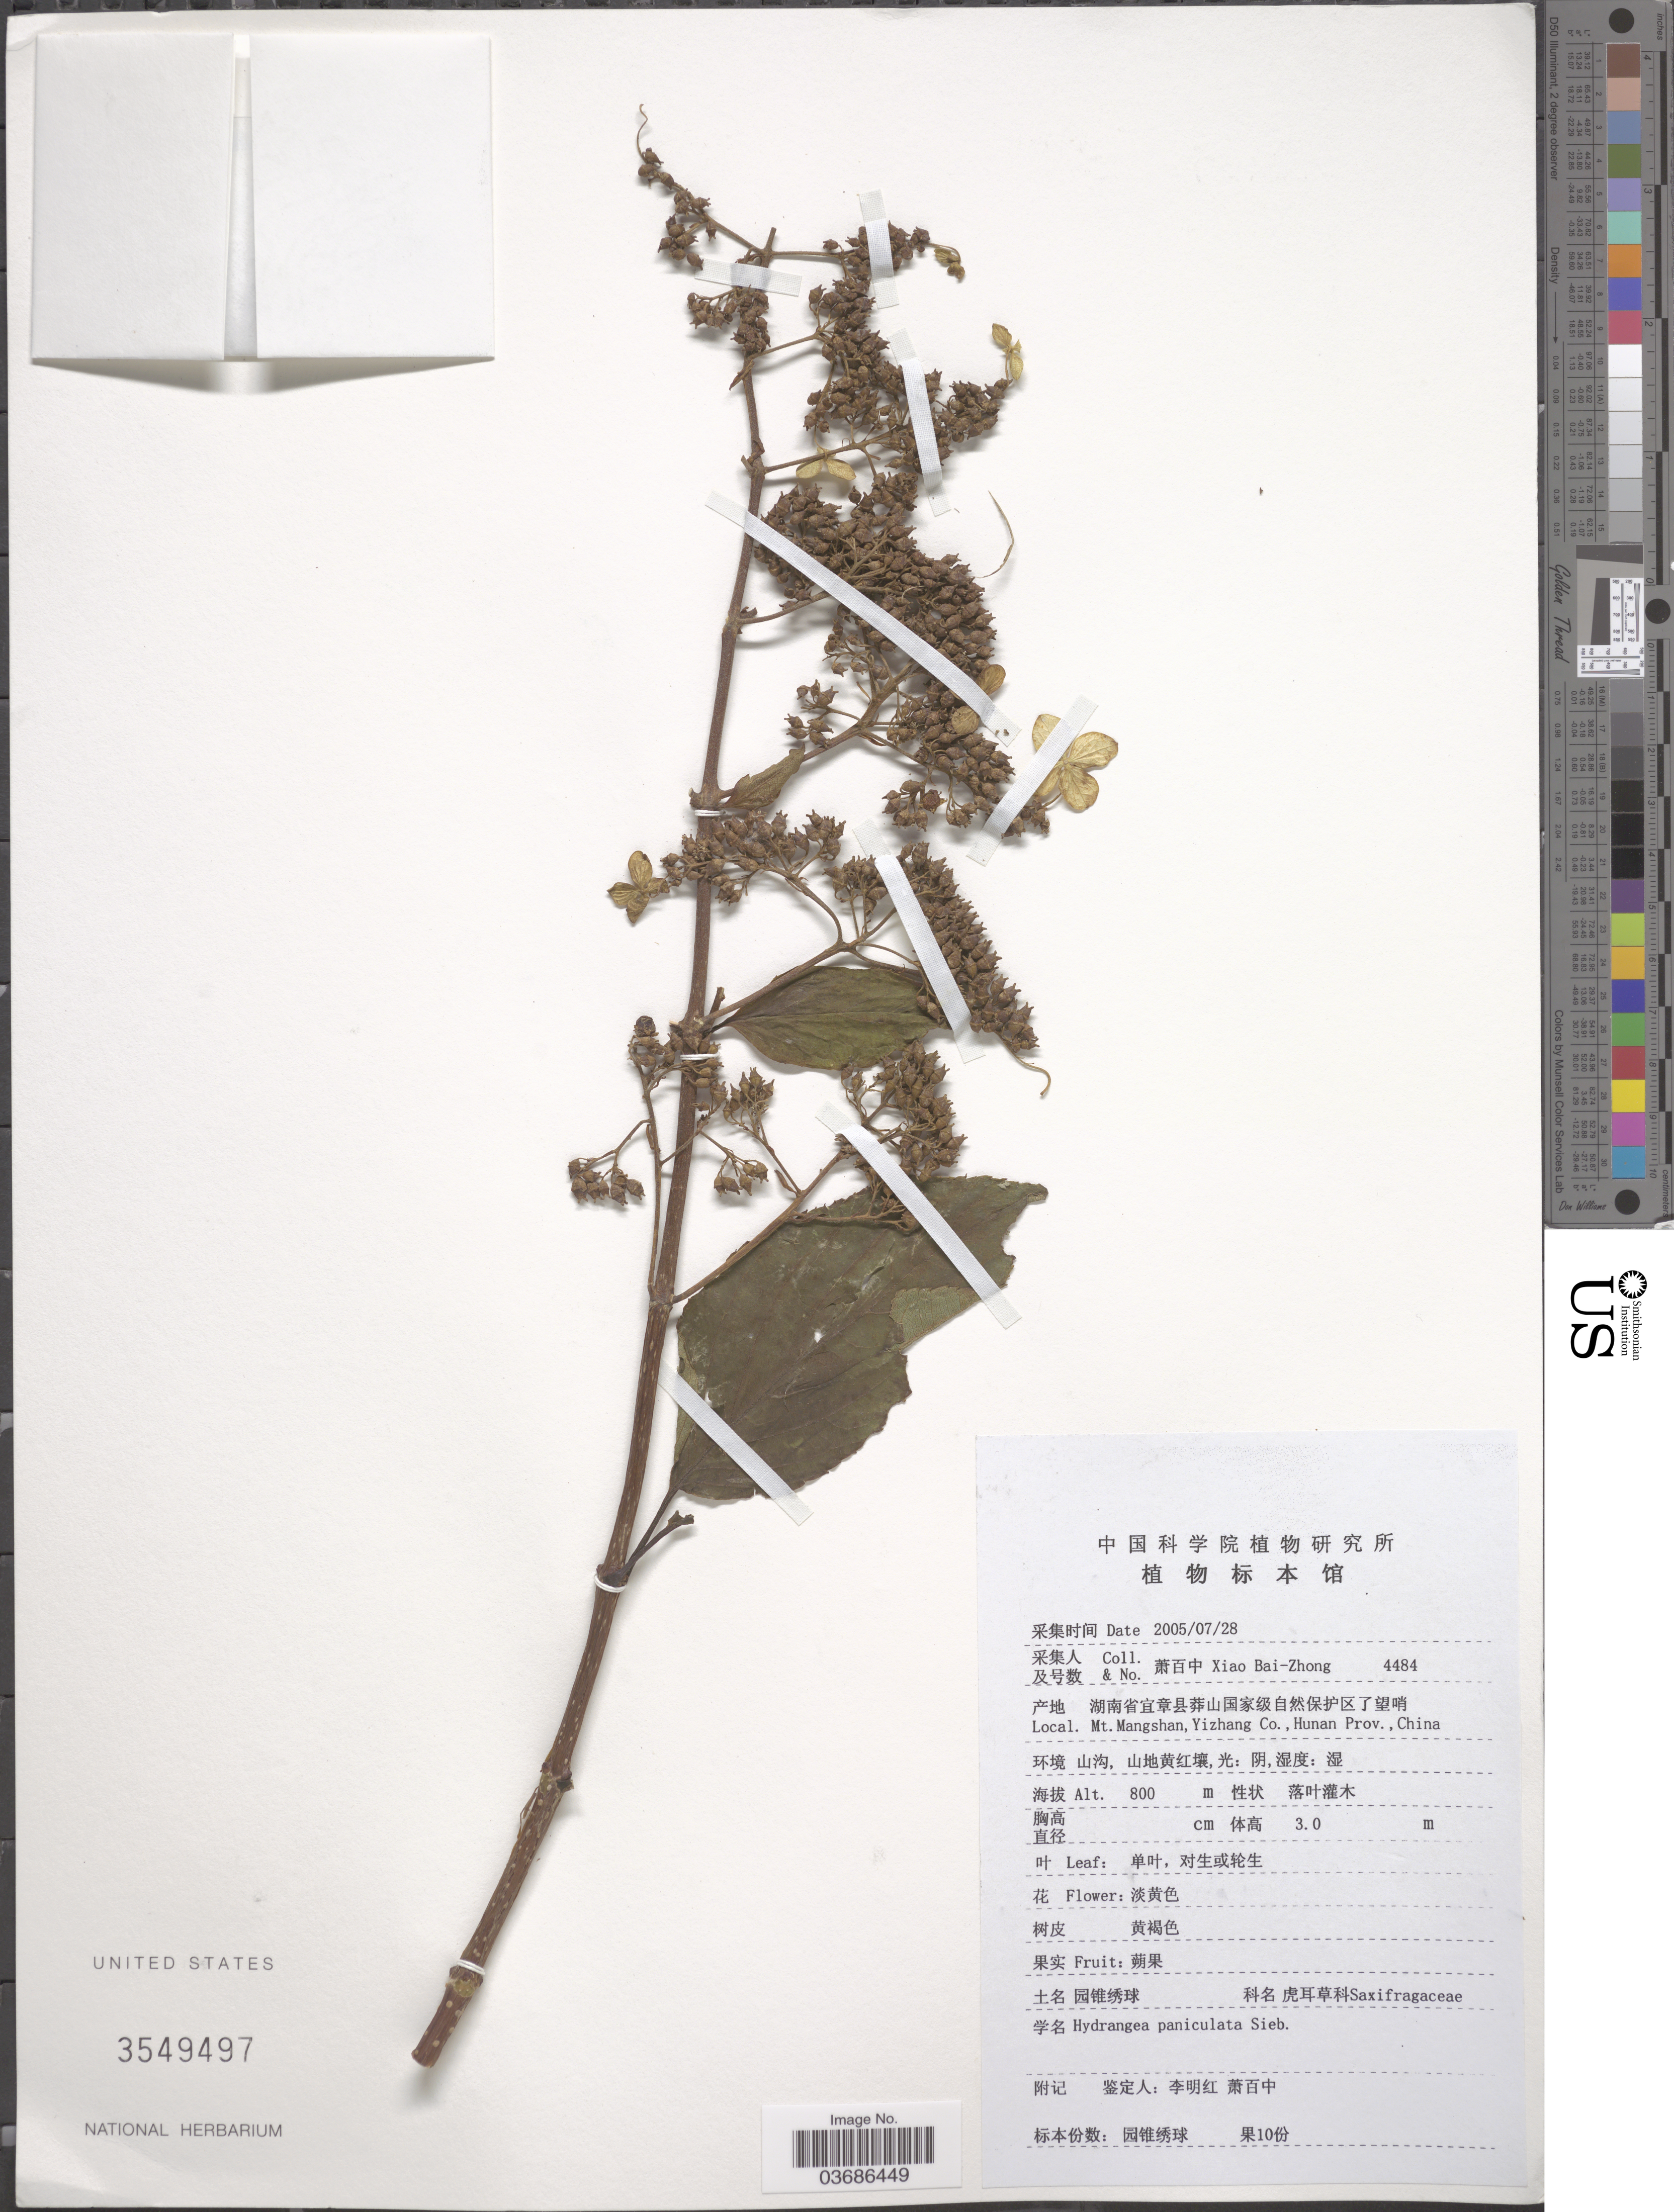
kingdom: Plantae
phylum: Tracheophyta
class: Magnoliopsida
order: Cornales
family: Hydrangeaceae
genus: Hydrangea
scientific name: Hydrangea paniculata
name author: Siebold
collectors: B. Z. Xiao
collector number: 4484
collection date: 2005-07-28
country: China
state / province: Hunan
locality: X. Mt. Mangshan, Yizhang Co.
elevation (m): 800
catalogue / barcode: US 3549497